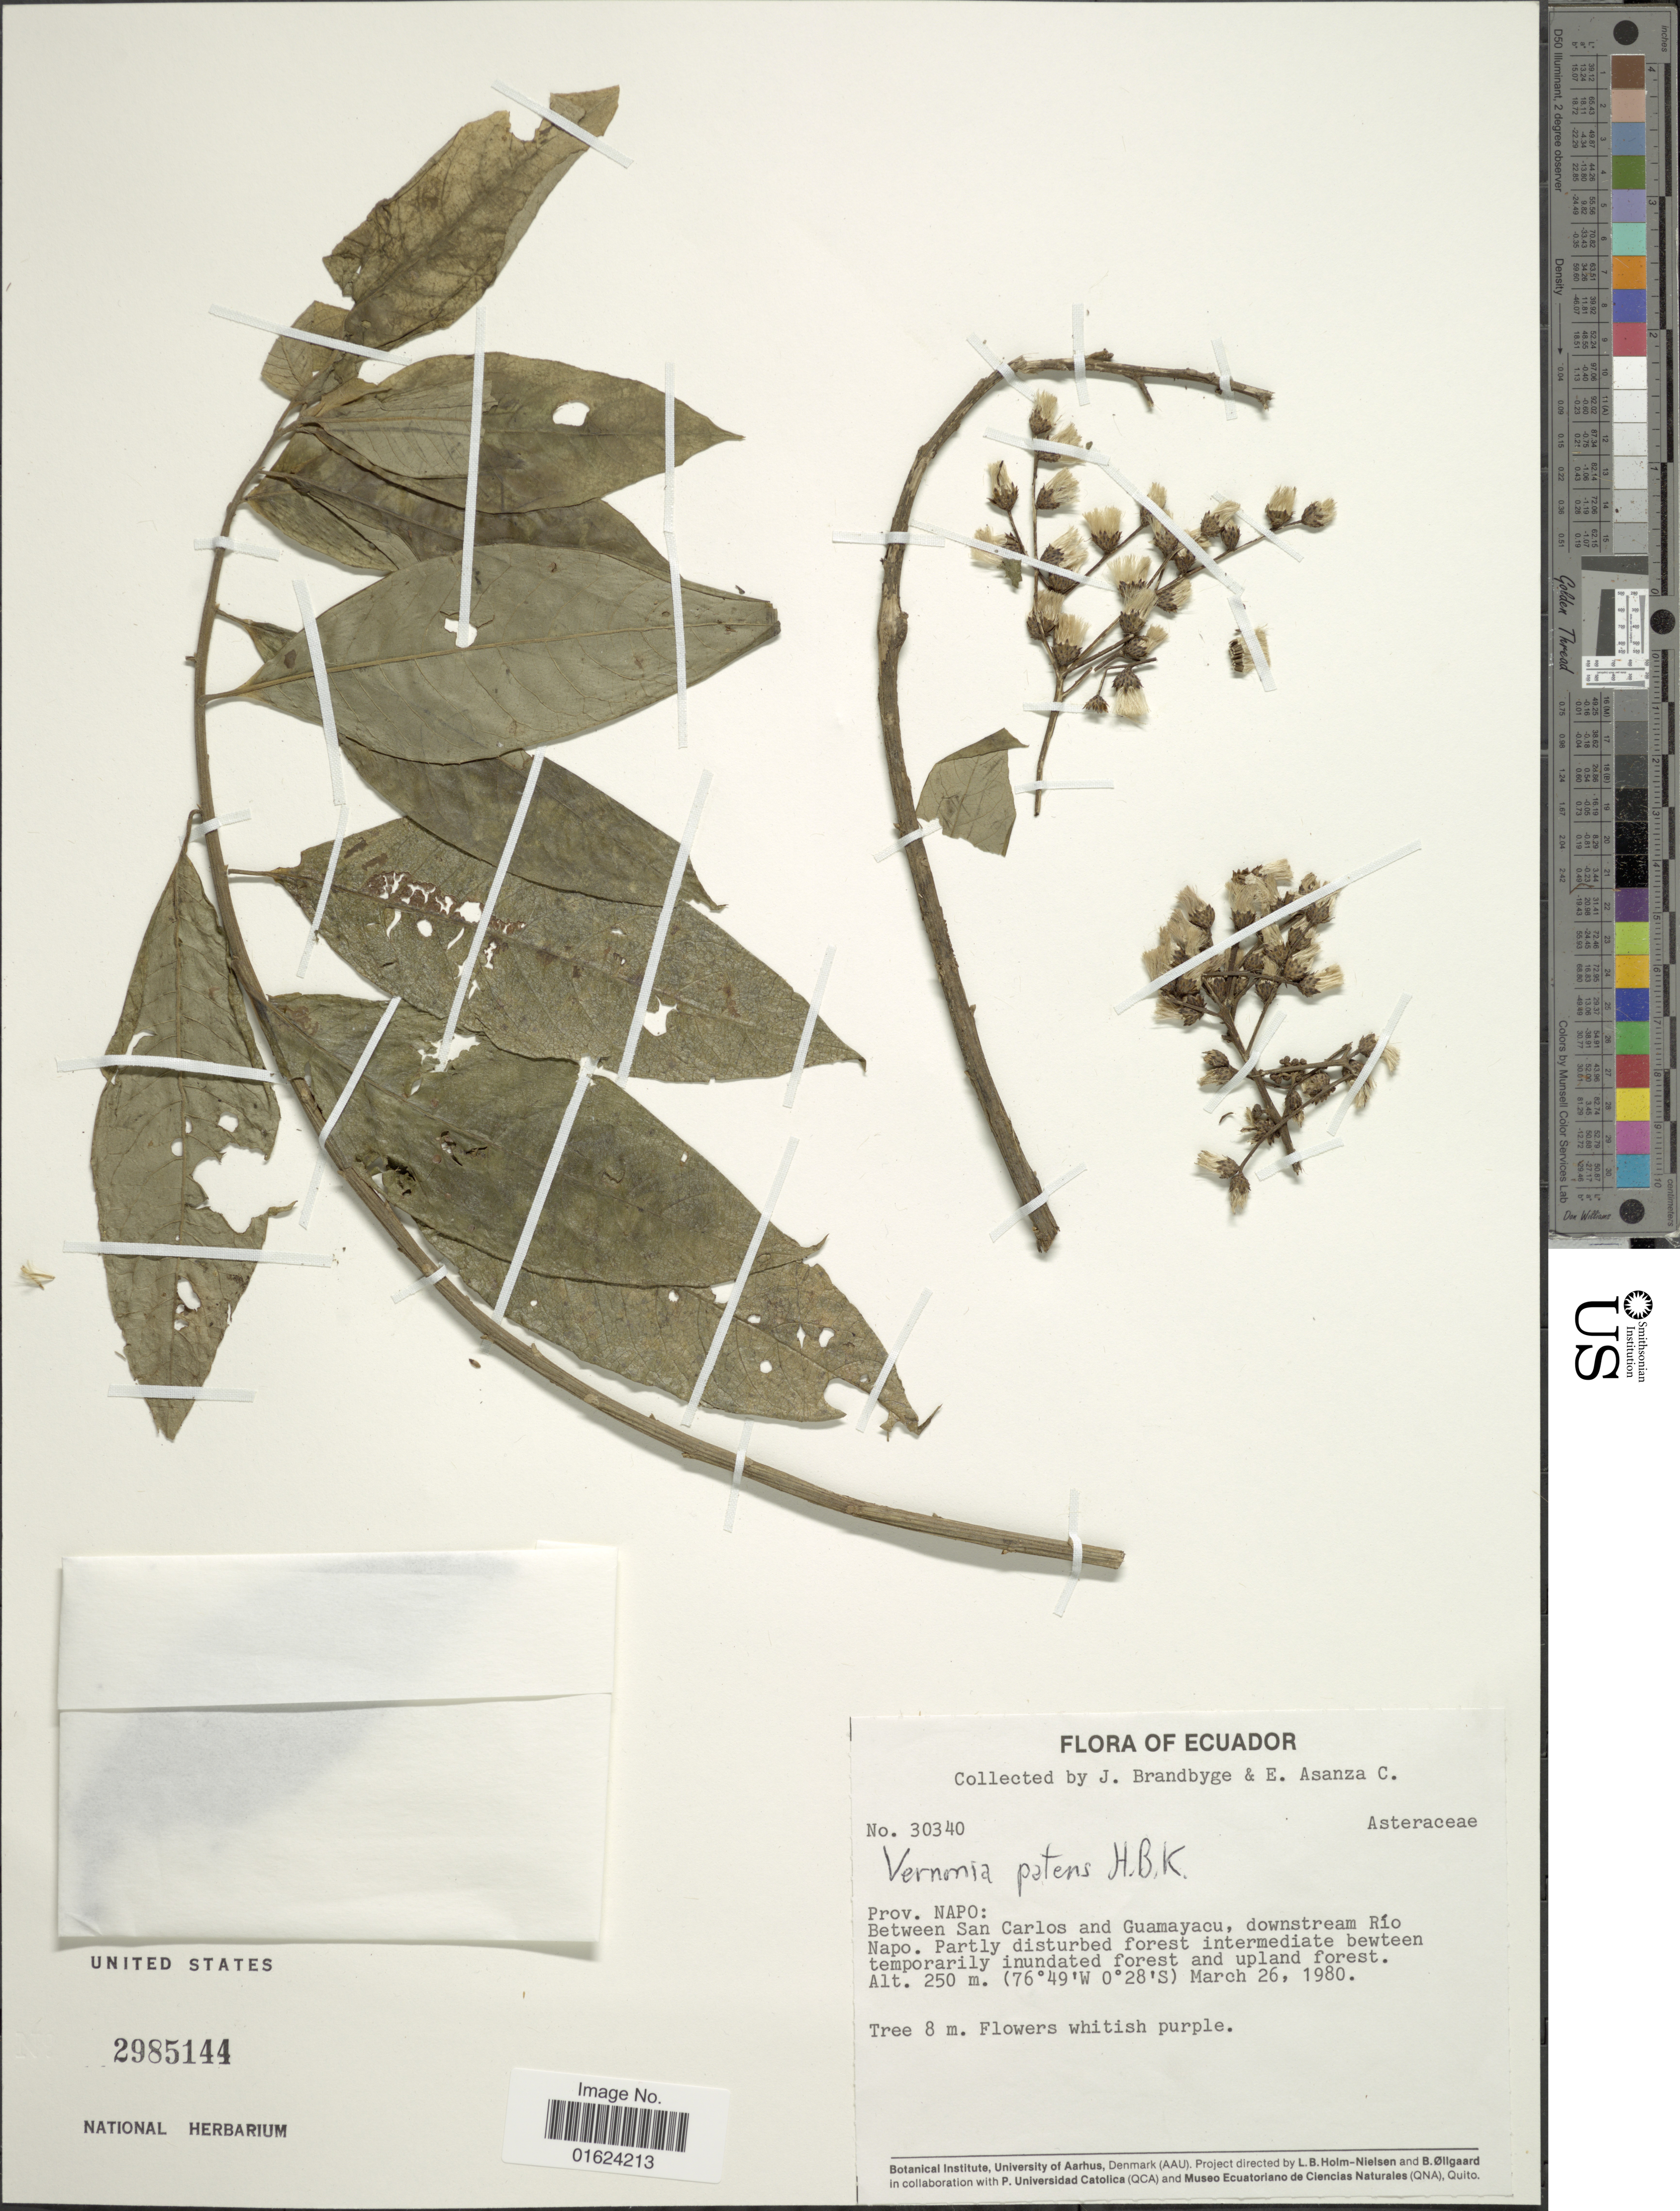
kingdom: Plantae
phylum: Tracheophyta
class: Magnoliopsida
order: Asterales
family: Asteraceae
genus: Vernonanthura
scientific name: Vernonanthura patens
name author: (Kunth) H. Rob.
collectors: J. Brandbyge & E. Asanza C.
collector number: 30340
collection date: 1980-03-26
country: Ecuador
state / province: Napo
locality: Prov. Napo: Between San Carlos and Guamayacu, downstream Rio Napo.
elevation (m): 250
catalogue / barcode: US 2985144